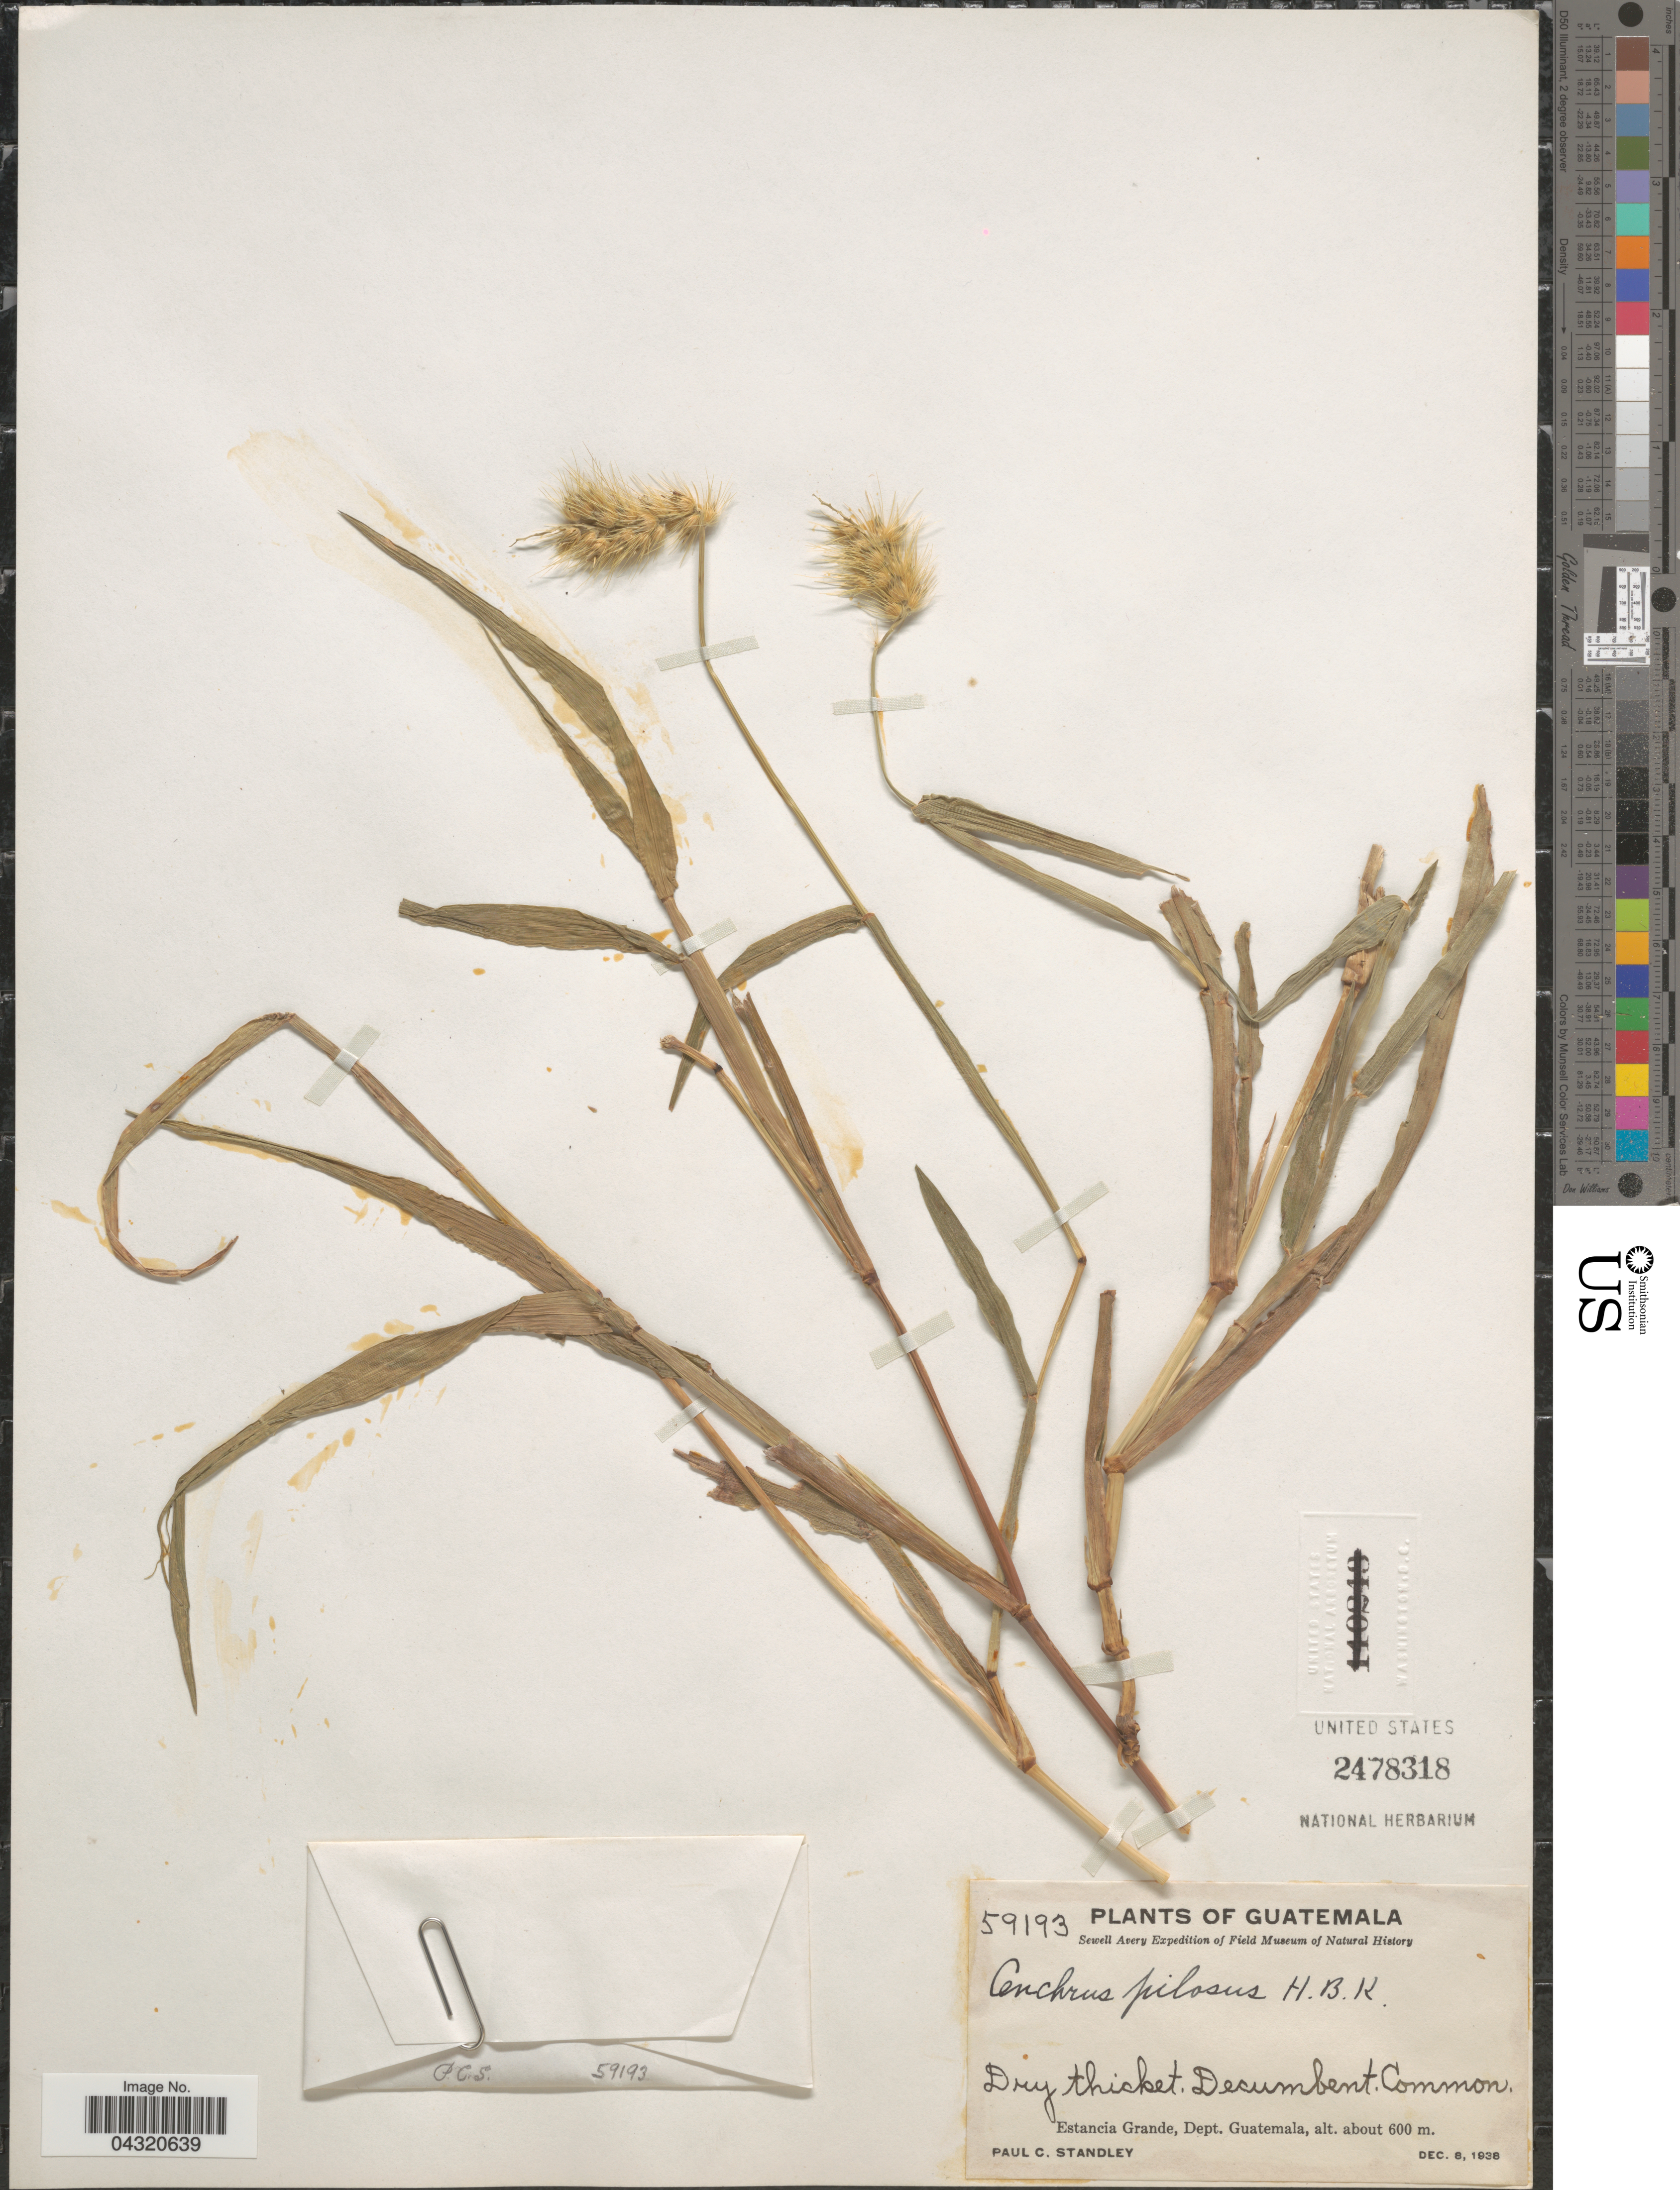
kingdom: Plantae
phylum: Tracheophyta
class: Liliopsida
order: Poales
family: Poaceae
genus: Cenchrus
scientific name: Cenchrus pilosus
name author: Kunth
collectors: P. C. Standley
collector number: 59193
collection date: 1938-12-08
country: Guatemala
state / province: Guatemala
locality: Sewell Avery Expedition. Estancia Grande, Dept. Guatemala.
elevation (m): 600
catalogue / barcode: US 2478318